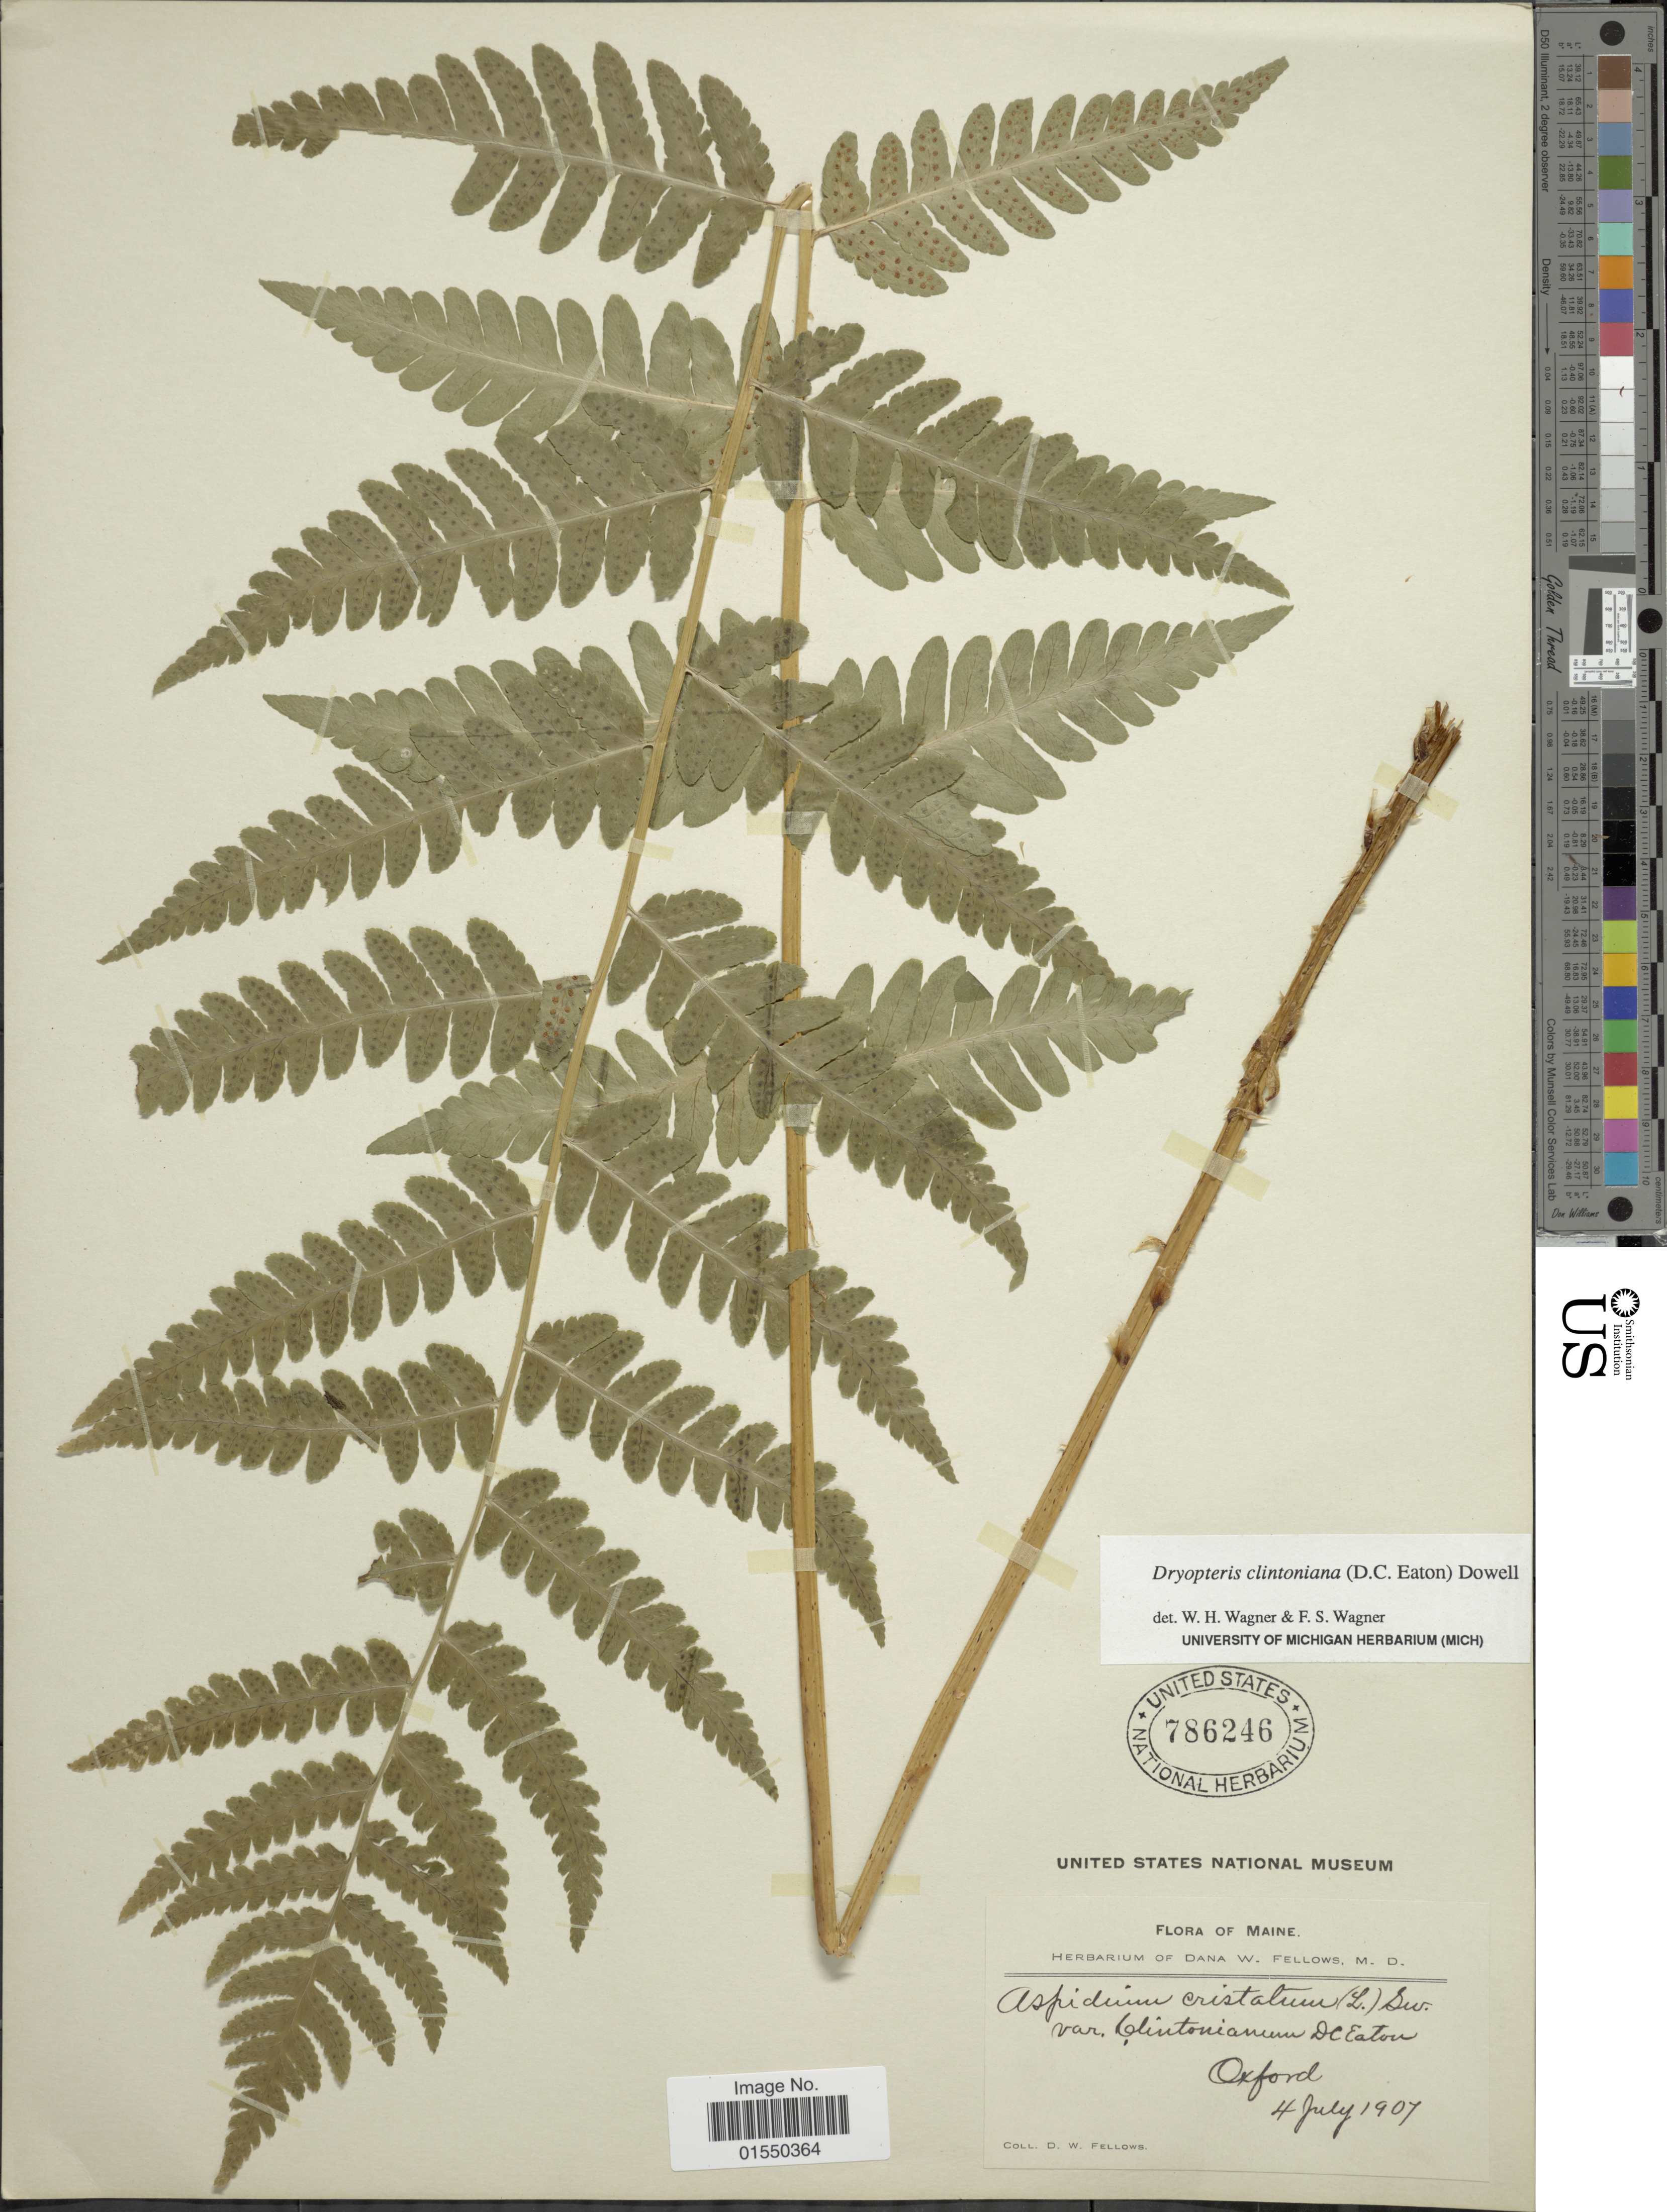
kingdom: Plantae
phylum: Tracheophyta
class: Polypodiopsida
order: Polypodiales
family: Dryopteridaceae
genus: Dryopteris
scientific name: Dryopteris clintoniana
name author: (D.C. Eaton) Dowell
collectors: D. W. Fellows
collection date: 1907-07-04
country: United States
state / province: Maine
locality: Oxford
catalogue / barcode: US 786246